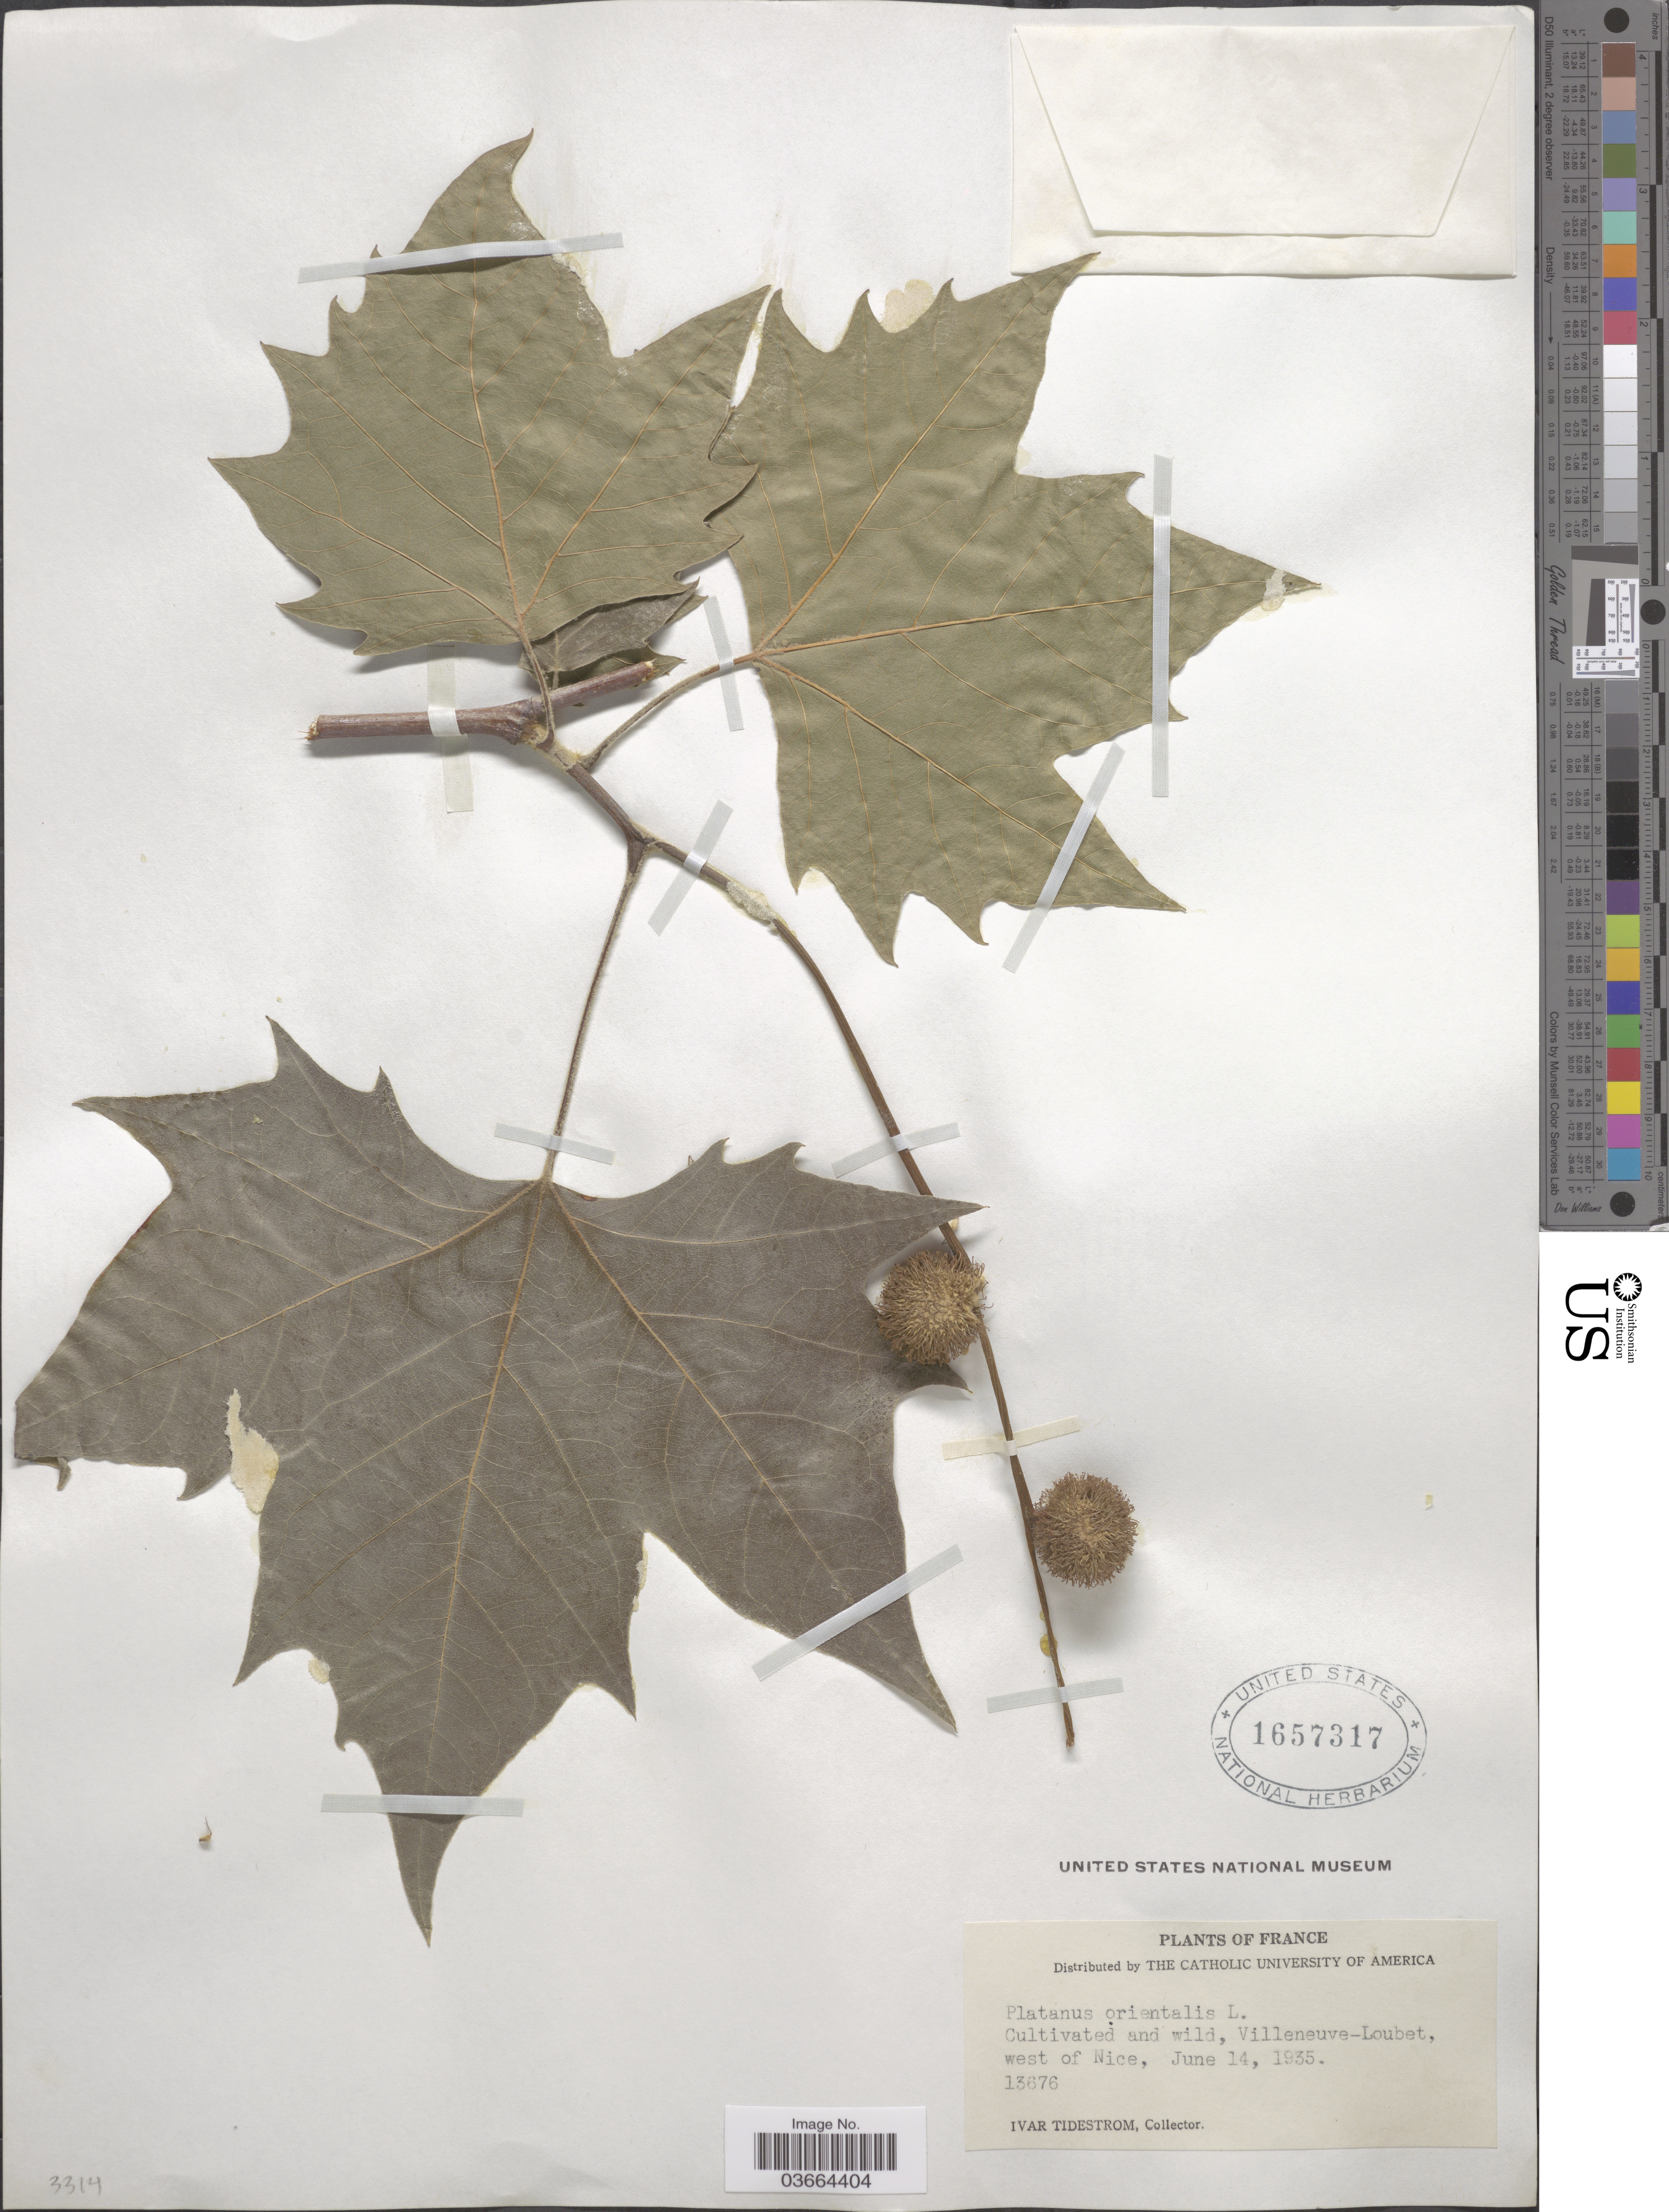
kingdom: Plantae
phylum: Tracheophyta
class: Magnoliopsida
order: Proteales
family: Platanaceae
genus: Platanus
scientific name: Platanus orientalis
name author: L.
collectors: I. F. Tidestrom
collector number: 13676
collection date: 1935-06-14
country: France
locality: Villeneuve-Loubet, west of Nice.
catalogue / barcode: US 1657317